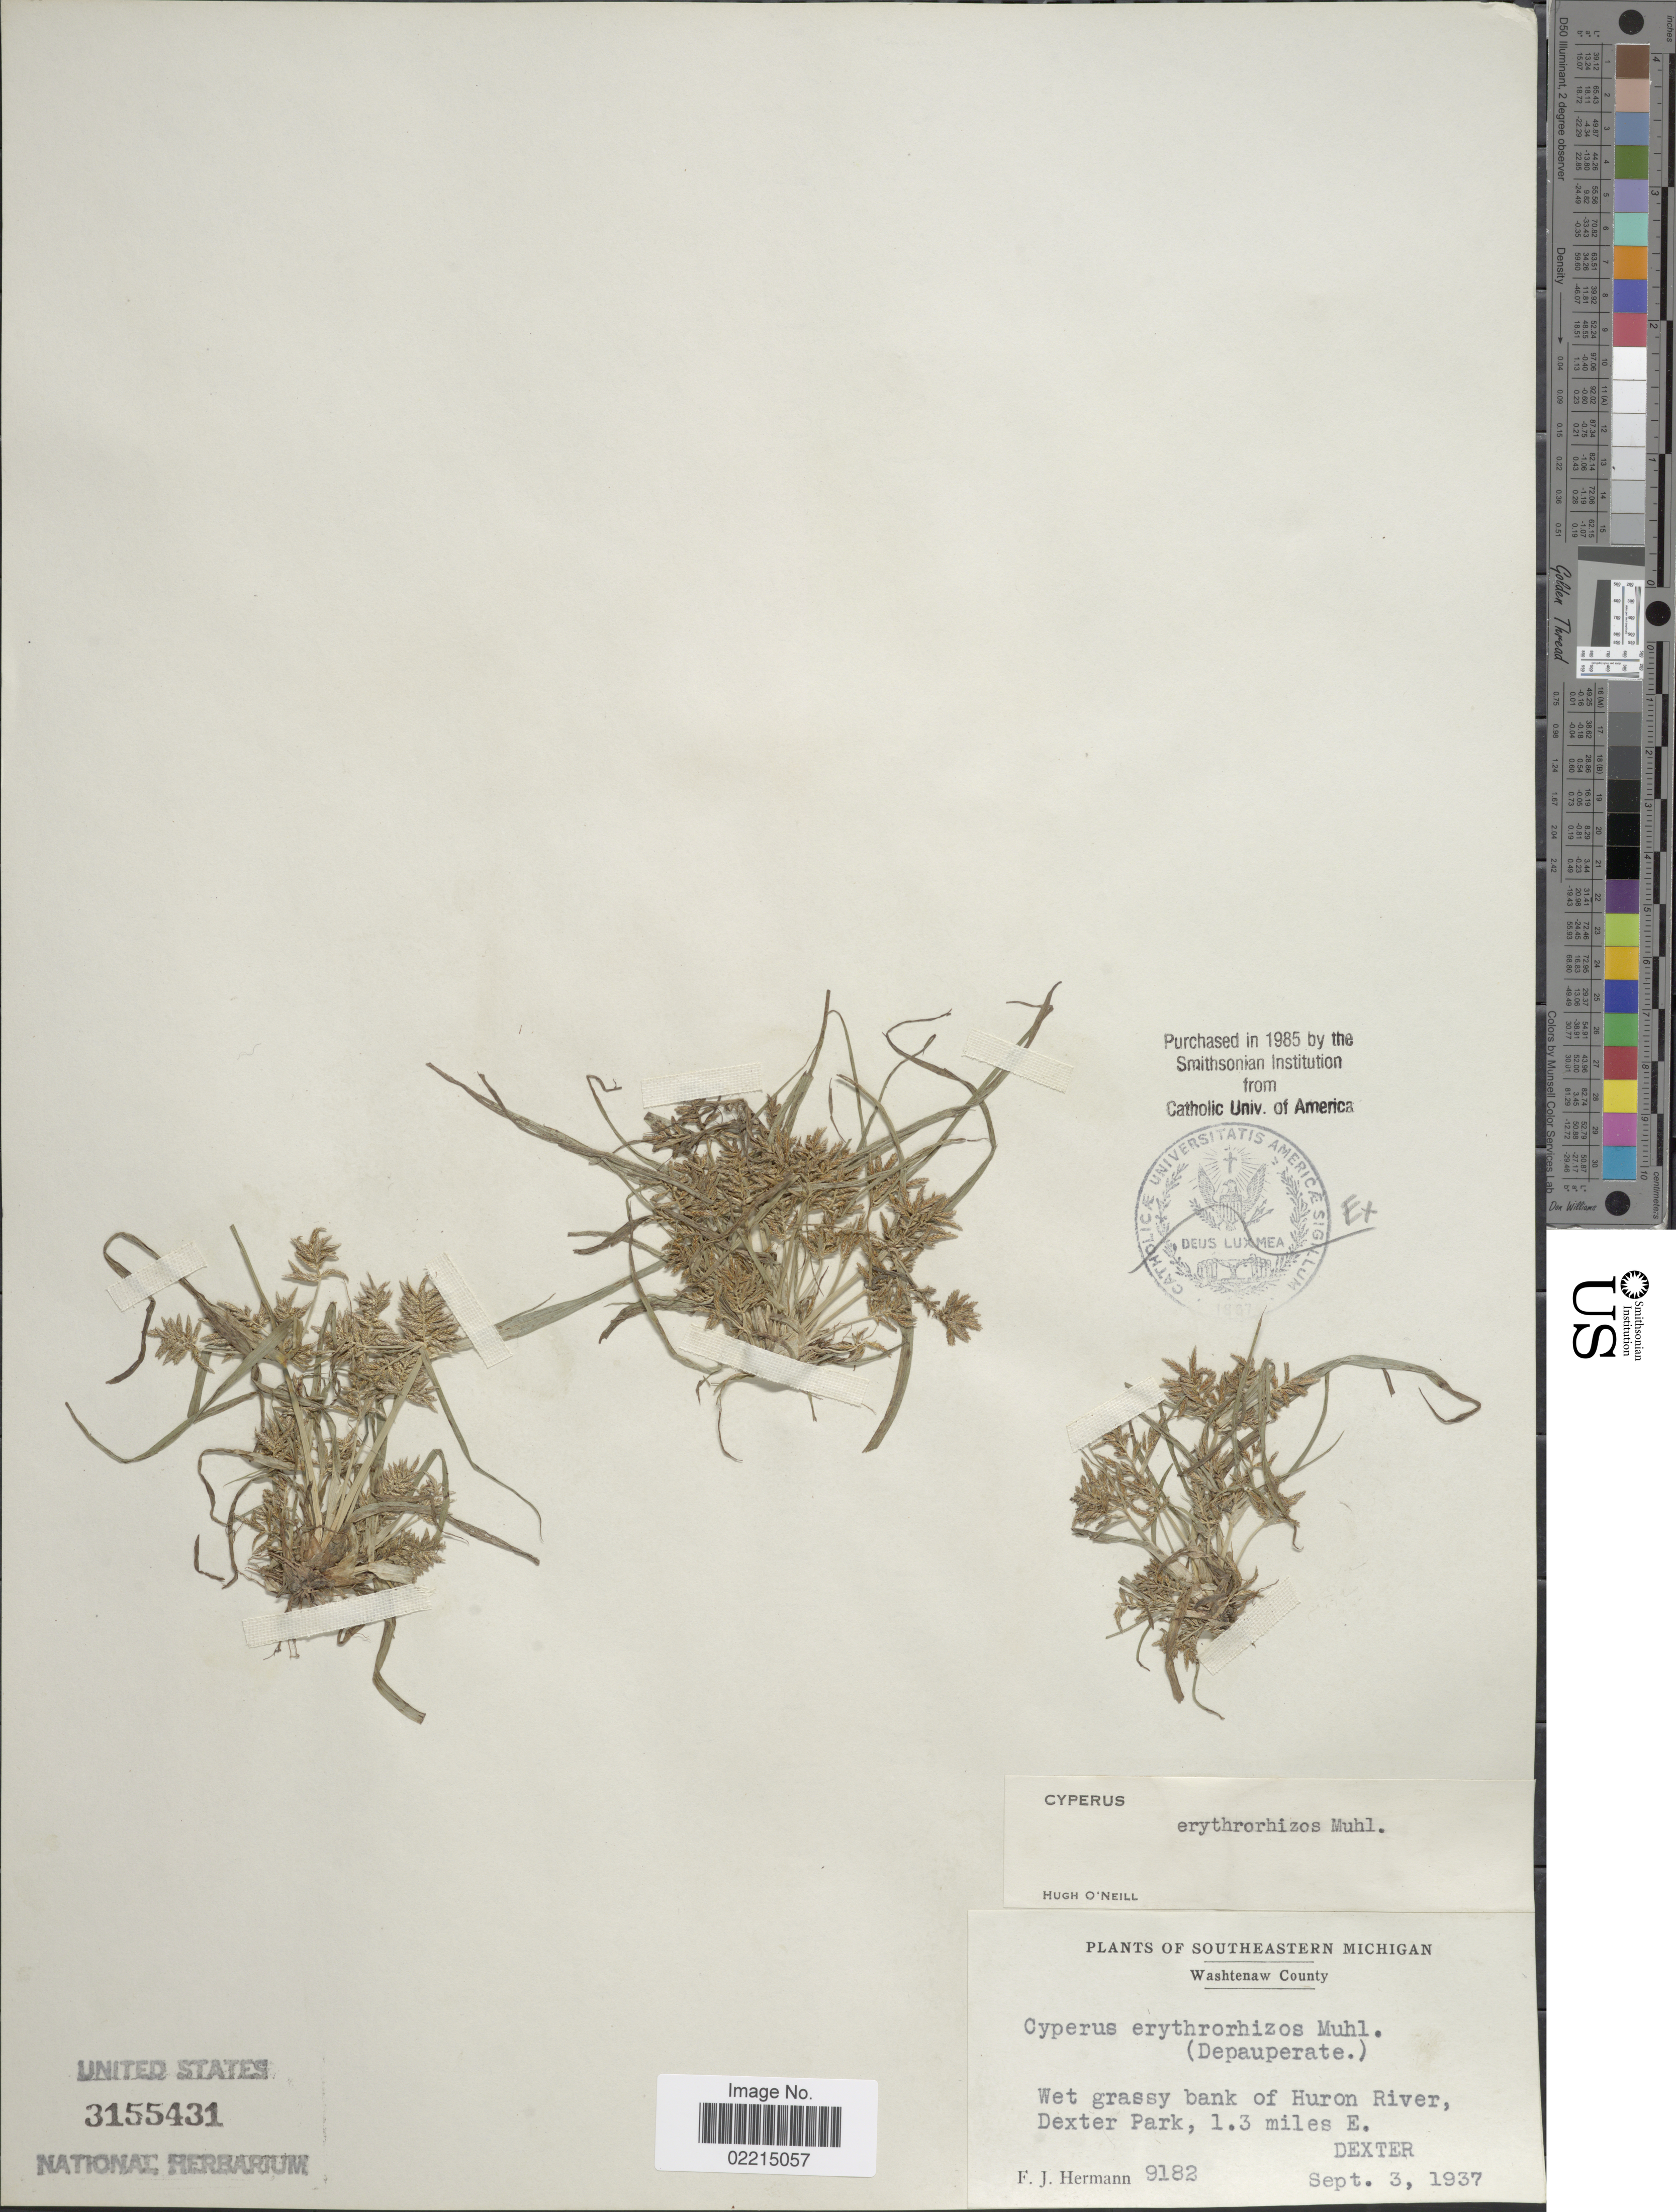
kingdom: Plantae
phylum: Tracheophyta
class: Liliopsida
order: Poales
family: Cyperaceae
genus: Cyperus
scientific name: Cyperus erythrorhizos Muhl.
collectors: F. J. Hermann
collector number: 9182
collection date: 1937-09-03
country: United States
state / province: Michigan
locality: Southeastern Michigan. Washtenaw County. bank of Huron River, Dexter Park, 1.3 miles E. Dexter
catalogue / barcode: US 3155431